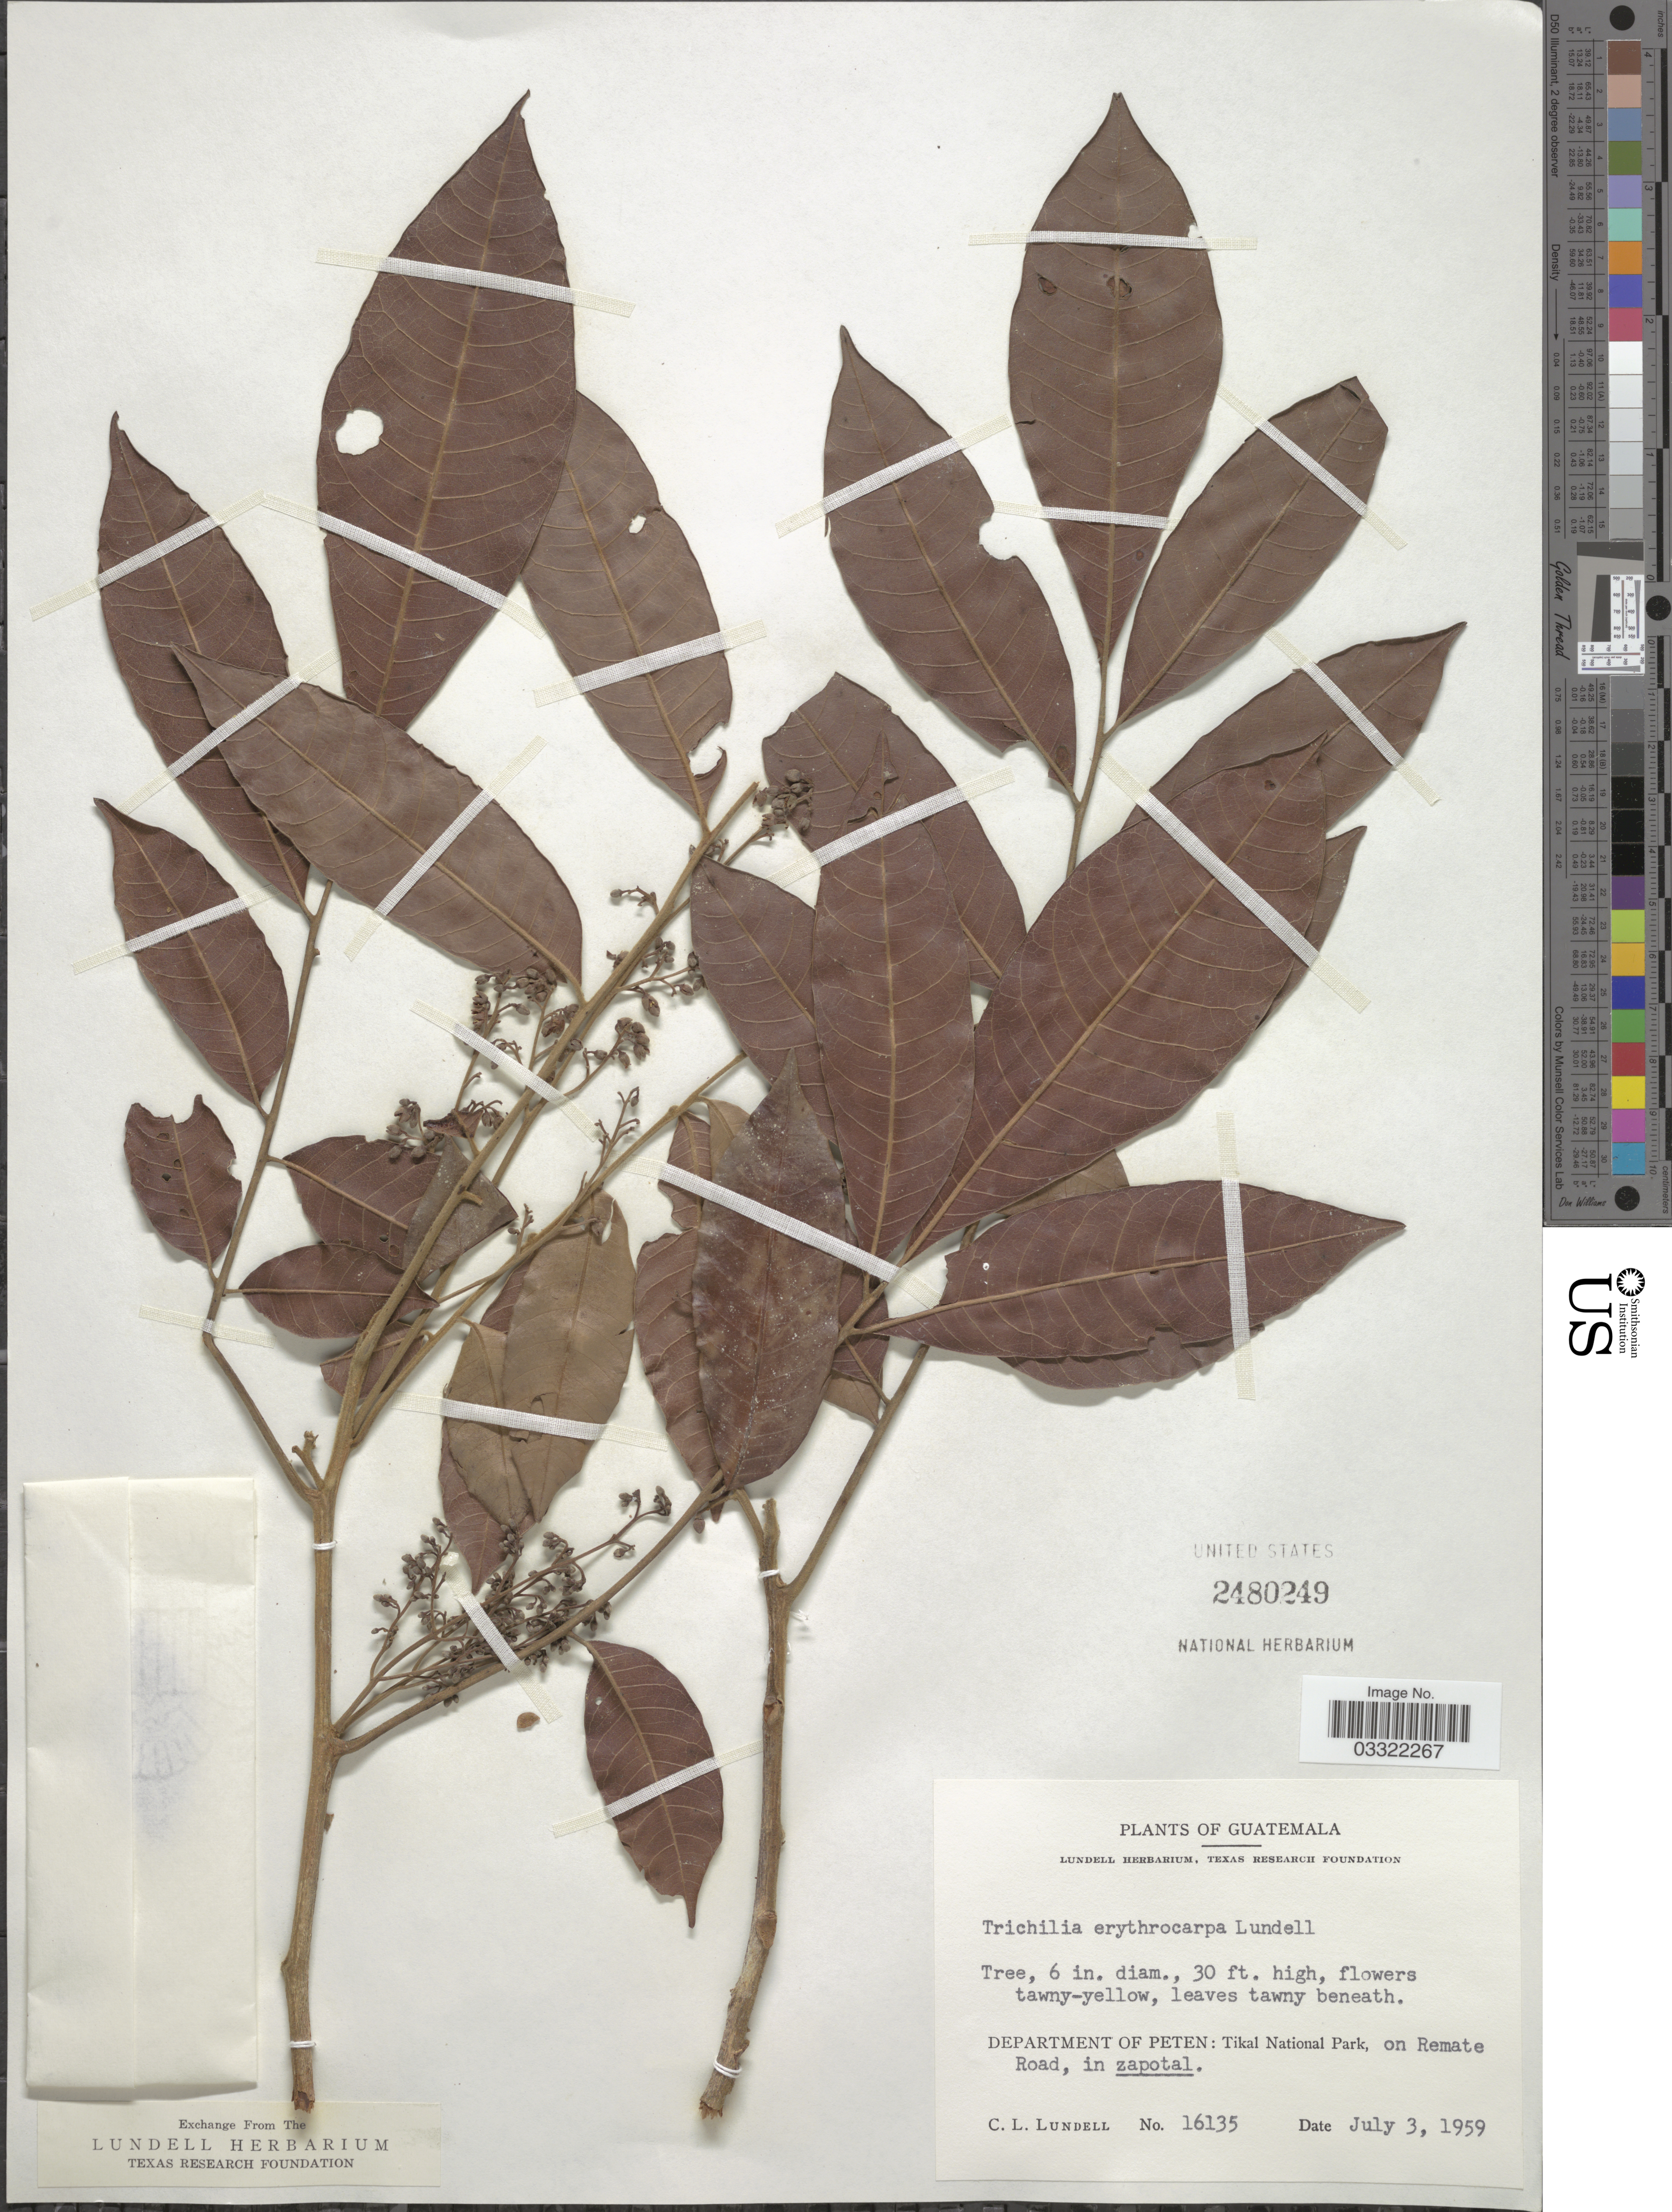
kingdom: Plantae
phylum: Tracheophyta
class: Magnoliopsida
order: Sapindales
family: Meliaceae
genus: Trichilia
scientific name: Trichilia erythrocarpa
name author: Lundell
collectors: C. L. Lundell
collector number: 16135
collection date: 1959-07-03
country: Guatemala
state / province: El Petén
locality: Department of Peten: Tikal National Park, on Remate Road, in zapotal.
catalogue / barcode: US 2480249